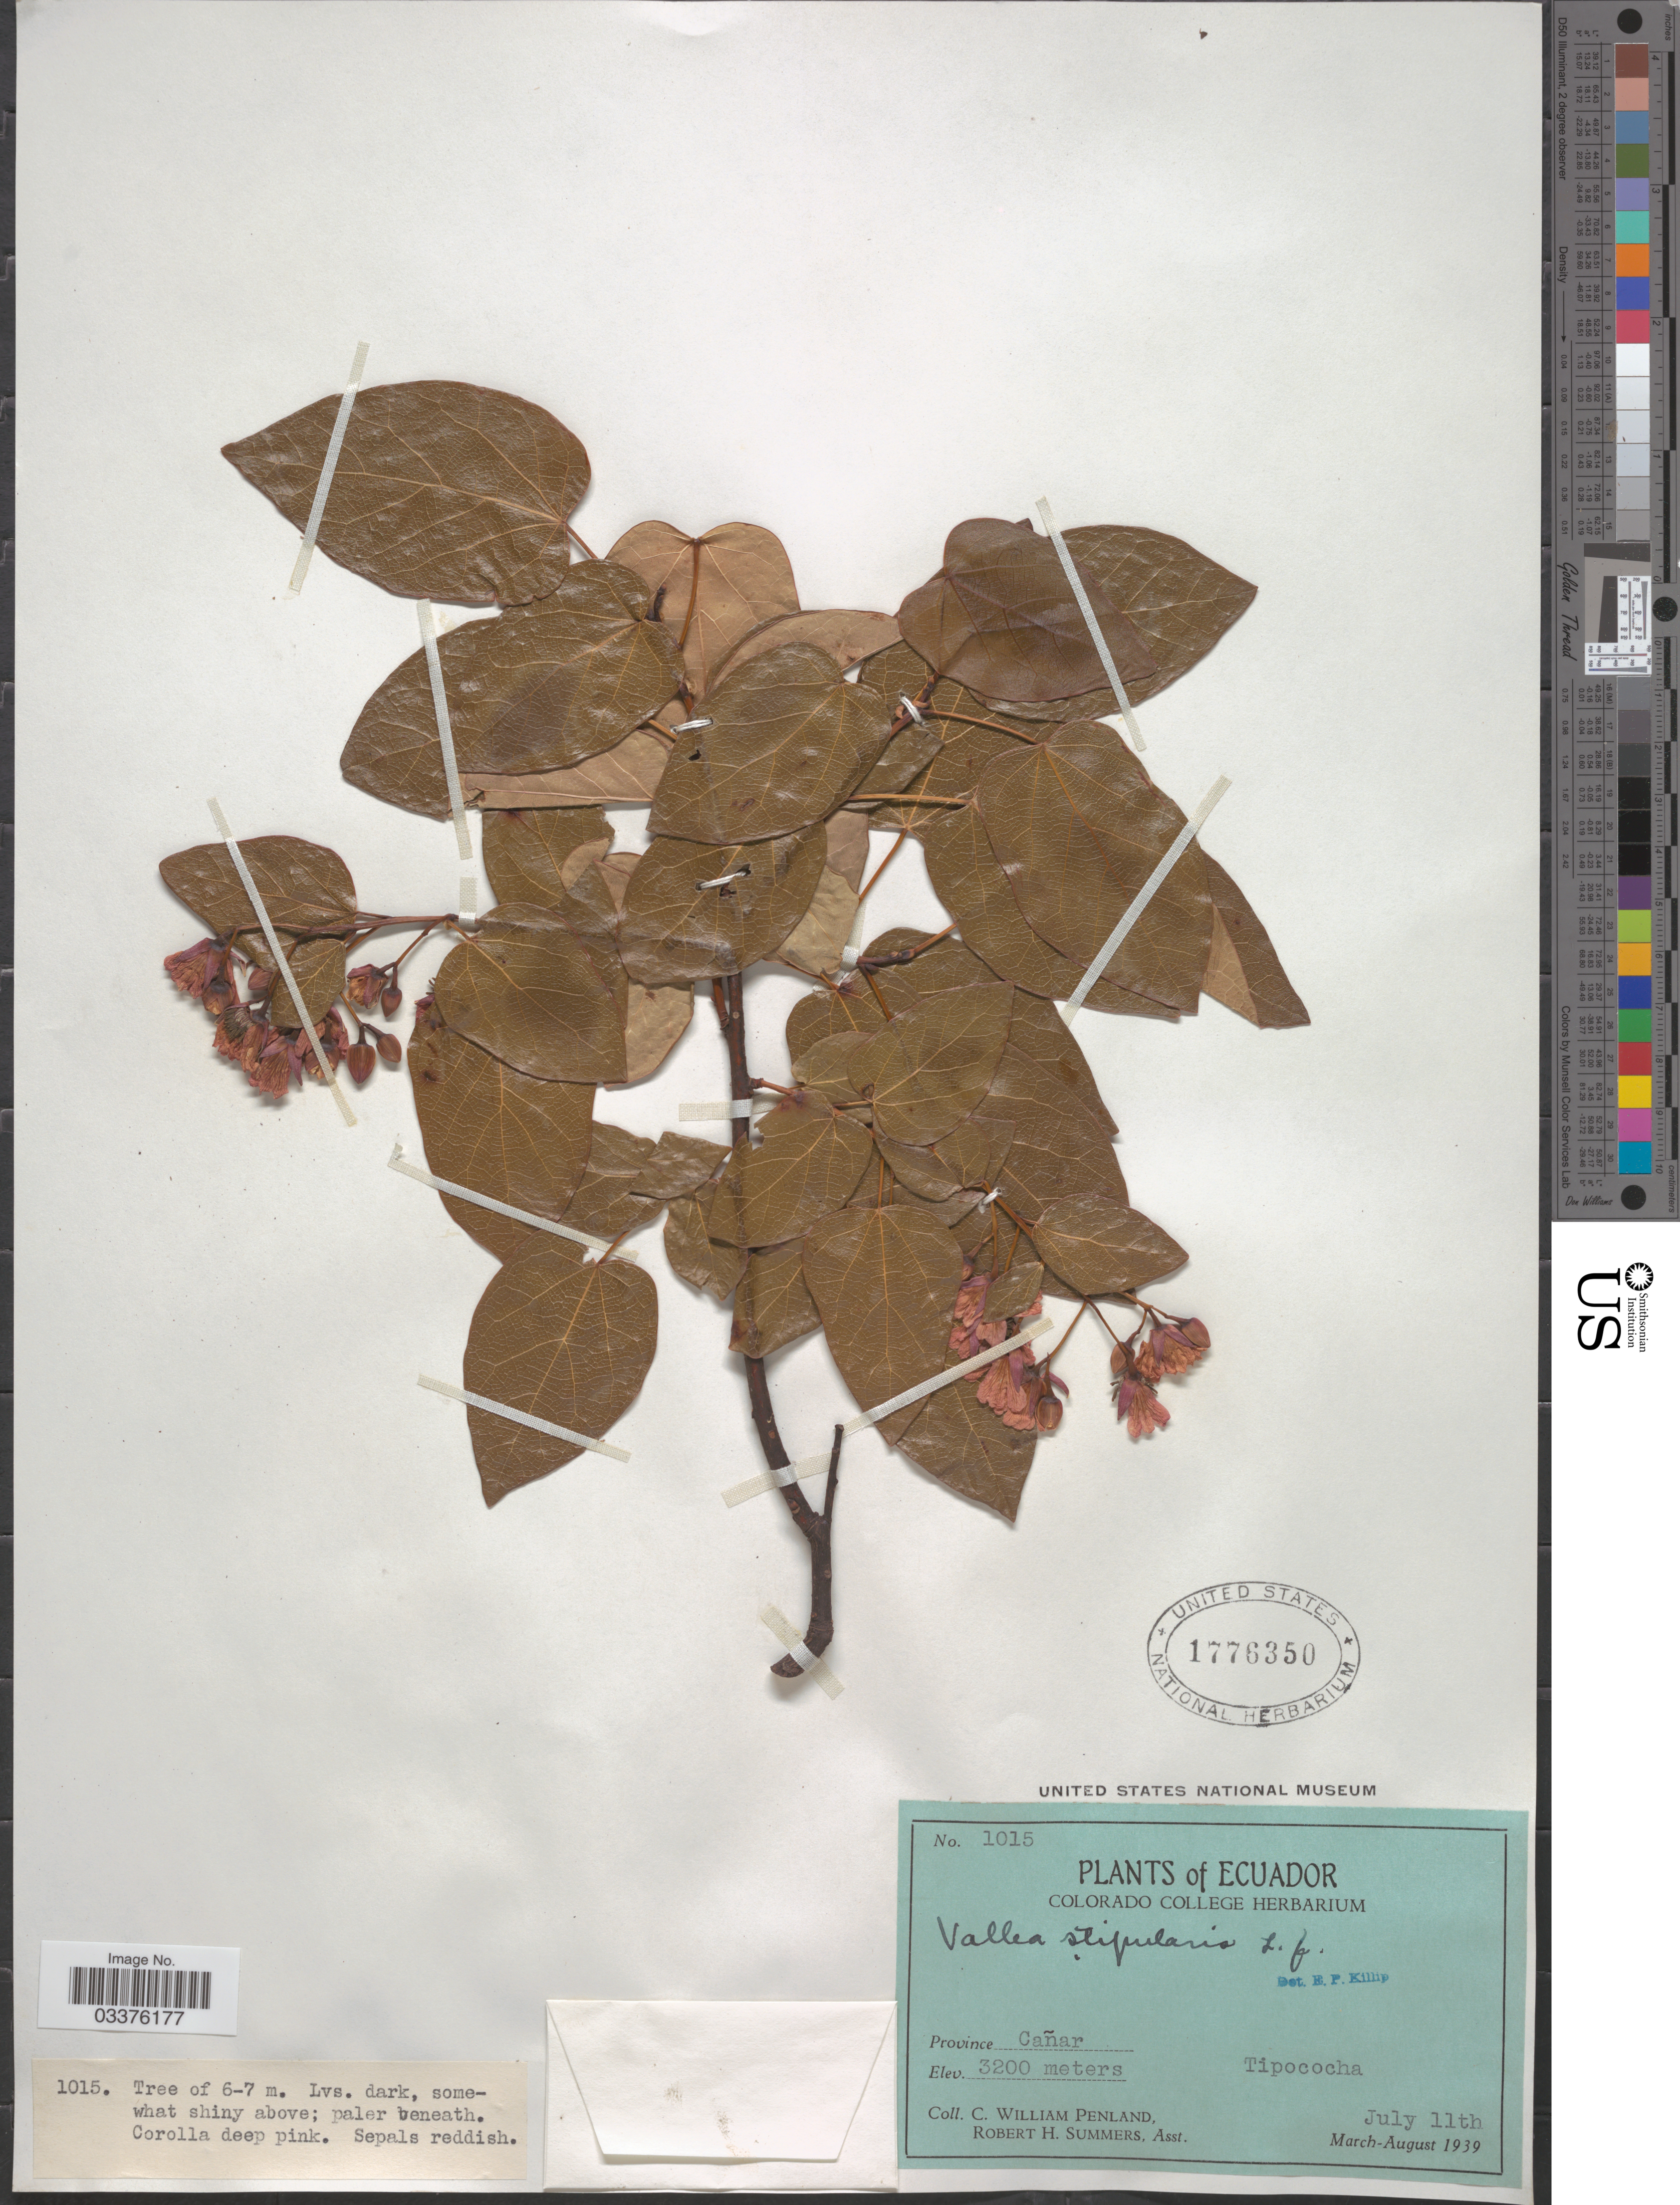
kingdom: Plantae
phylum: Tracheophyta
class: Magnoliopsida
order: Oxalidales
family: Elaeocarpaceae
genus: Vallea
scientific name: Vallea pubescens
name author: Kunth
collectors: C. W. Penland & R. Summers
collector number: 1015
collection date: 1939-07-11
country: Ecuador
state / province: Cañar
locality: Tipococha.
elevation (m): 3200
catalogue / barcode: US 1776350